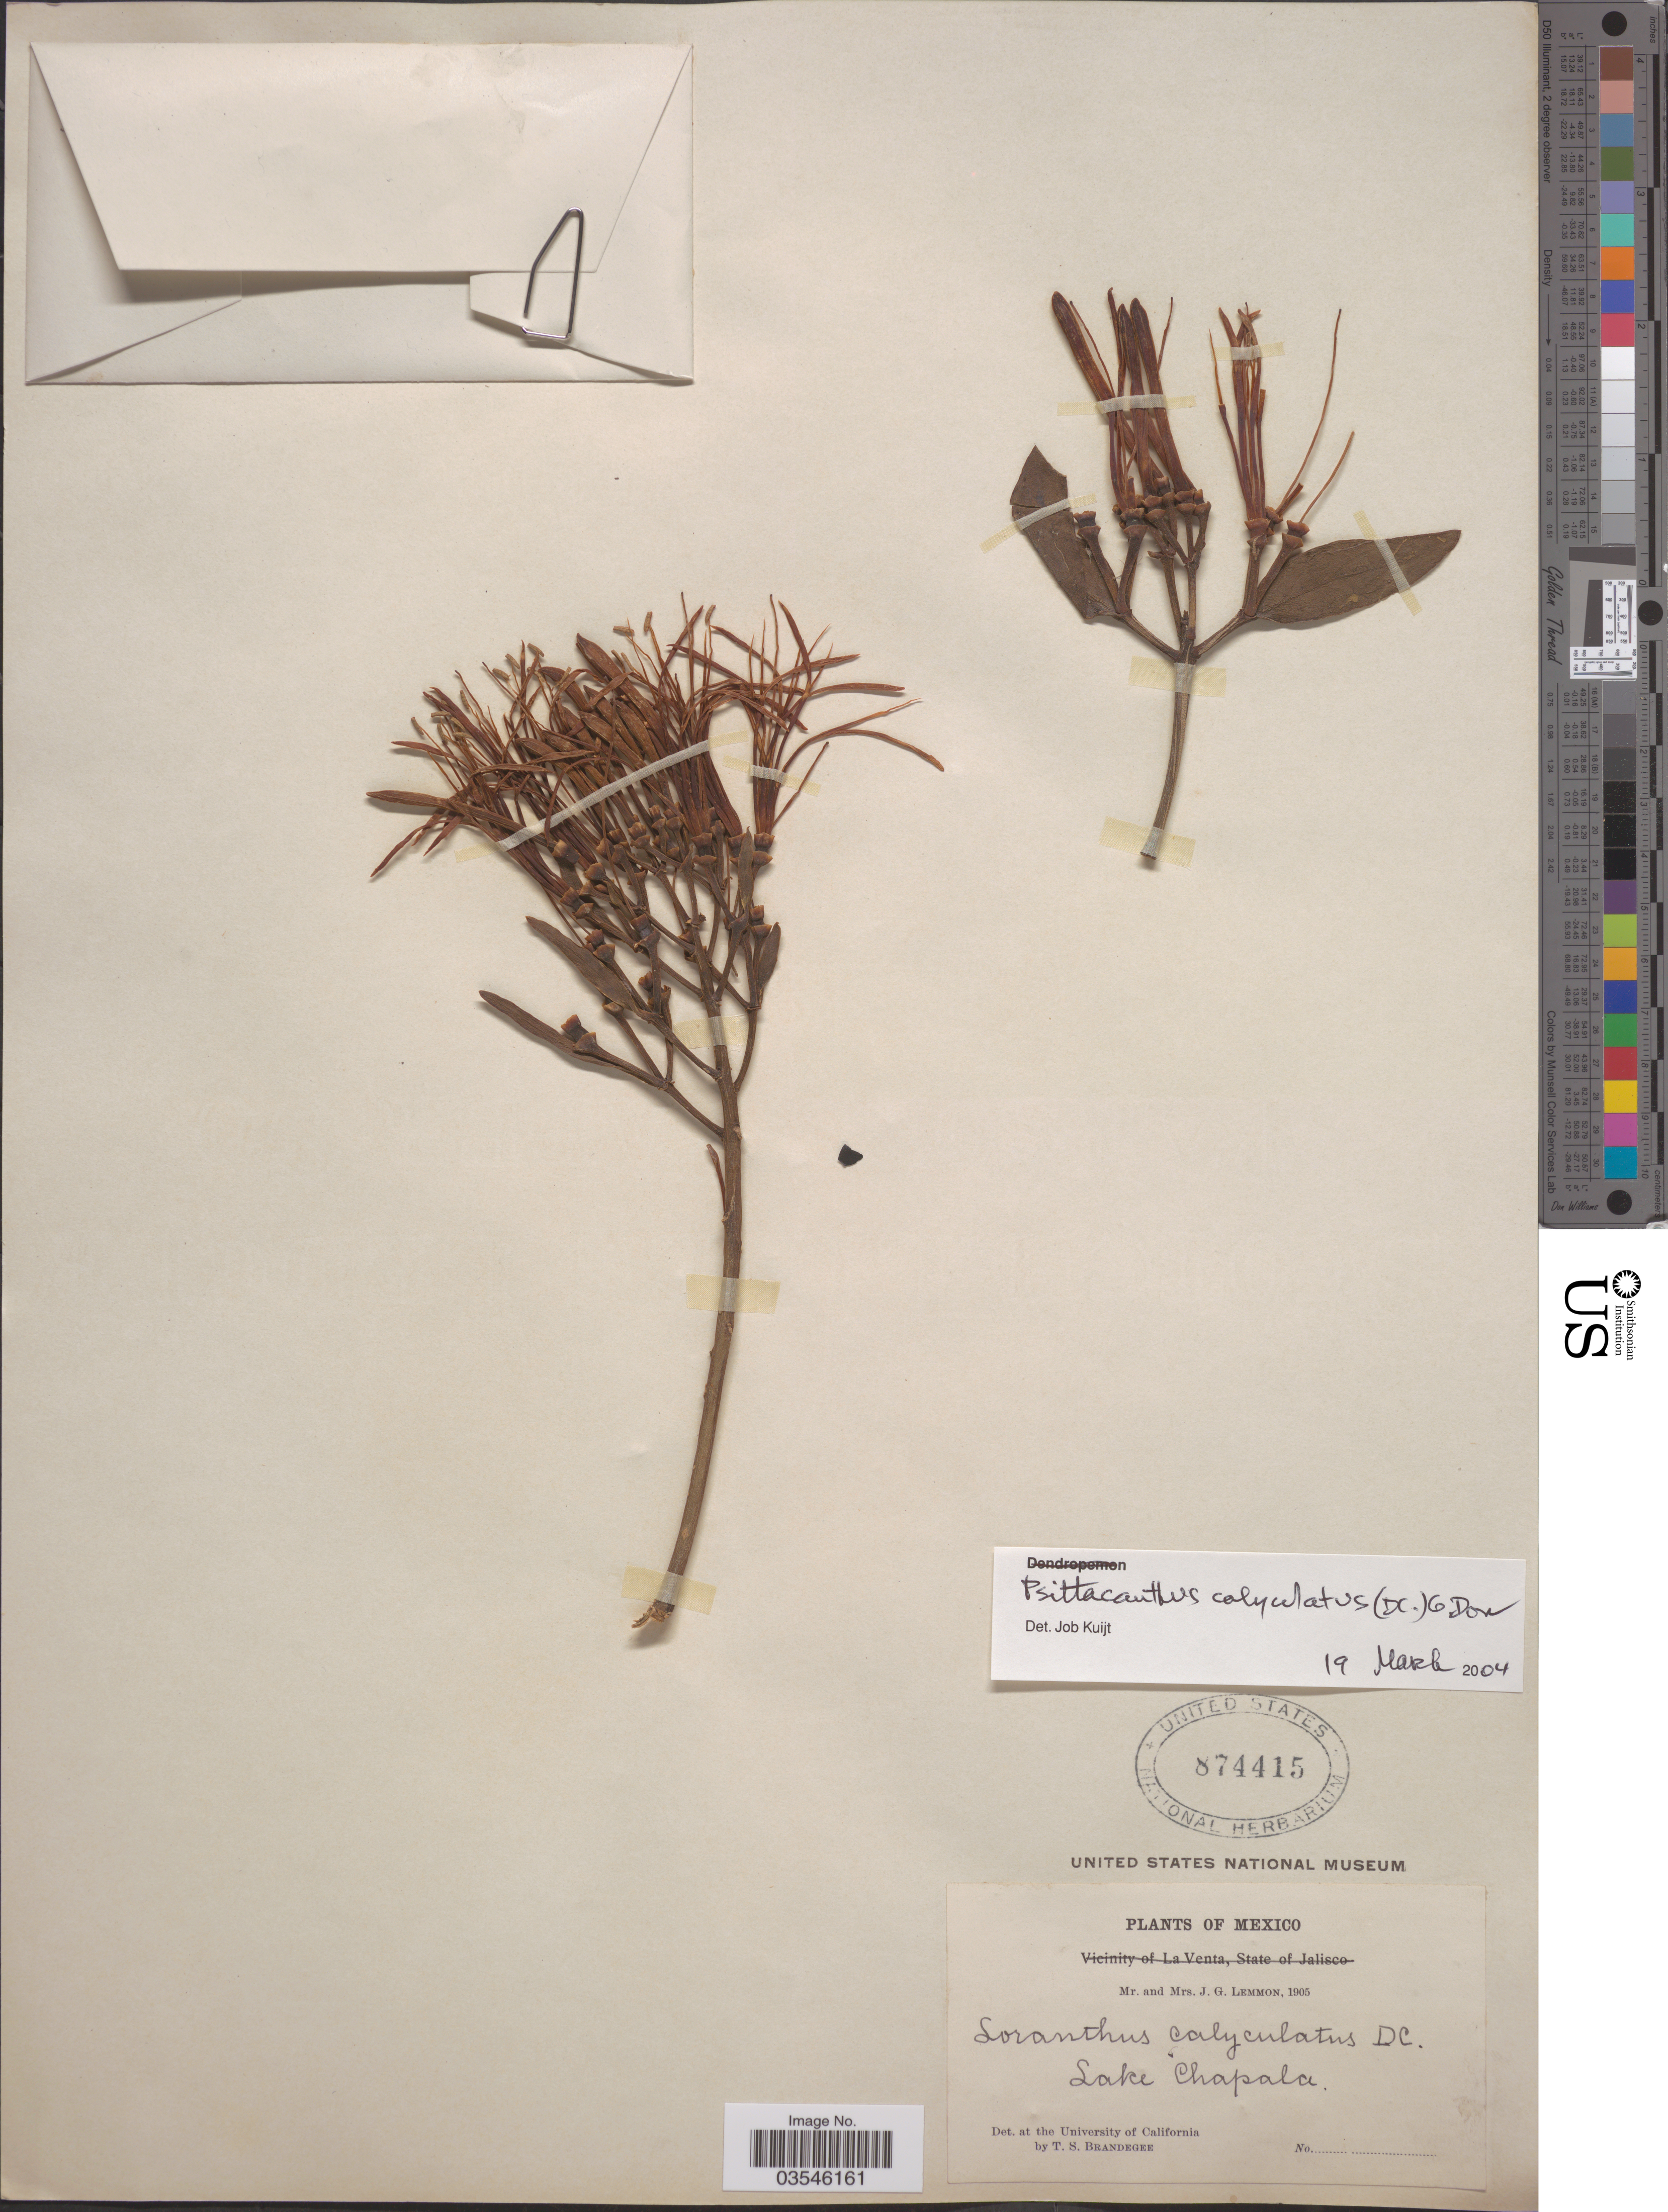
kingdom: Plantae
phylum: Tracheophyta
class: Magnoliopsida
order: Santalales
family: Loranthaceae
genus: Psittacanthus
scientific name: Psittacanthus calyculatus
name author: (DC.) G. Don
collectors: J. Lemmon & Mrs. J. G. Lemmon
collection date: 1905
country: Mexico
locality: Lake Chapala.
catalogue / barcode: US 874415